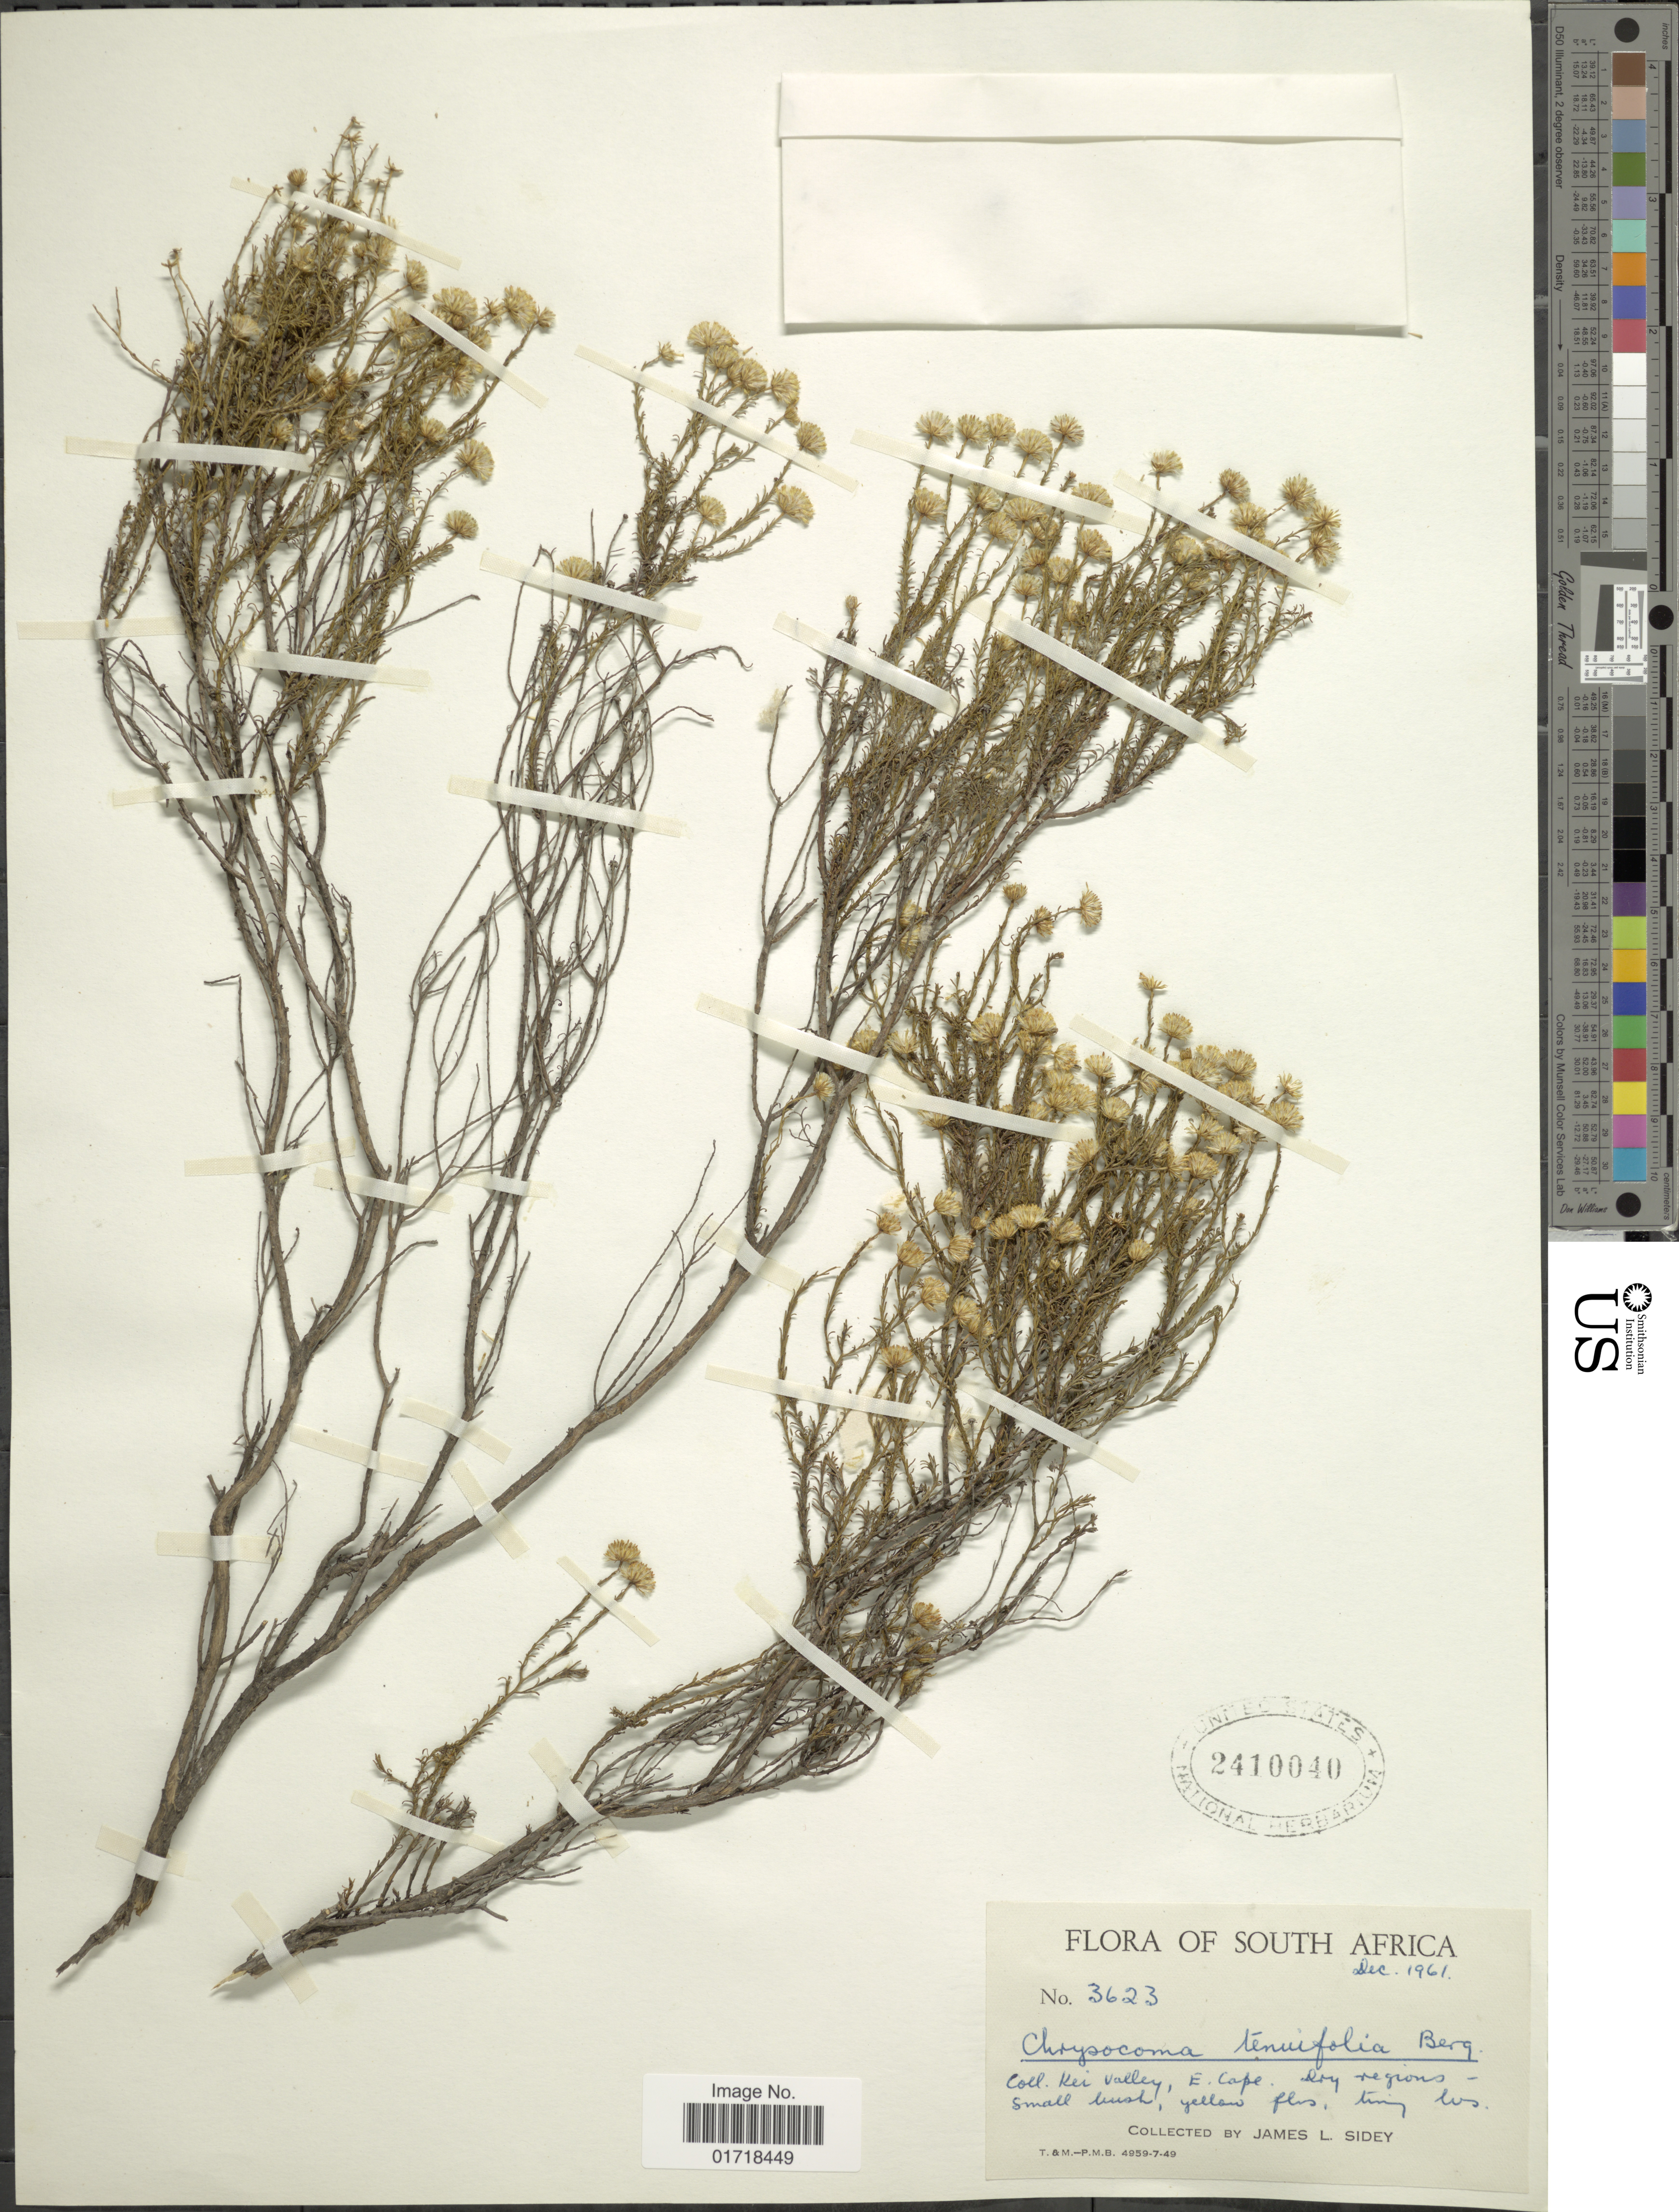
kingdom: Plantae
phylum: Tracheophyta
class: Magnoliopsida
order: Asterales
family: Asteraceae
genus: Chrysocoma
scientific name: Chrysocoma tenuifolia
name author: P.J. Bergius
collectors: J. L. Sidey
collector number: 3623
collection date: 1961-12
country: South Africa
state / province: Eastern Cape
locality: Klei Valley, E. Cape, dry regions.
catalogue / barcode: US 2410040